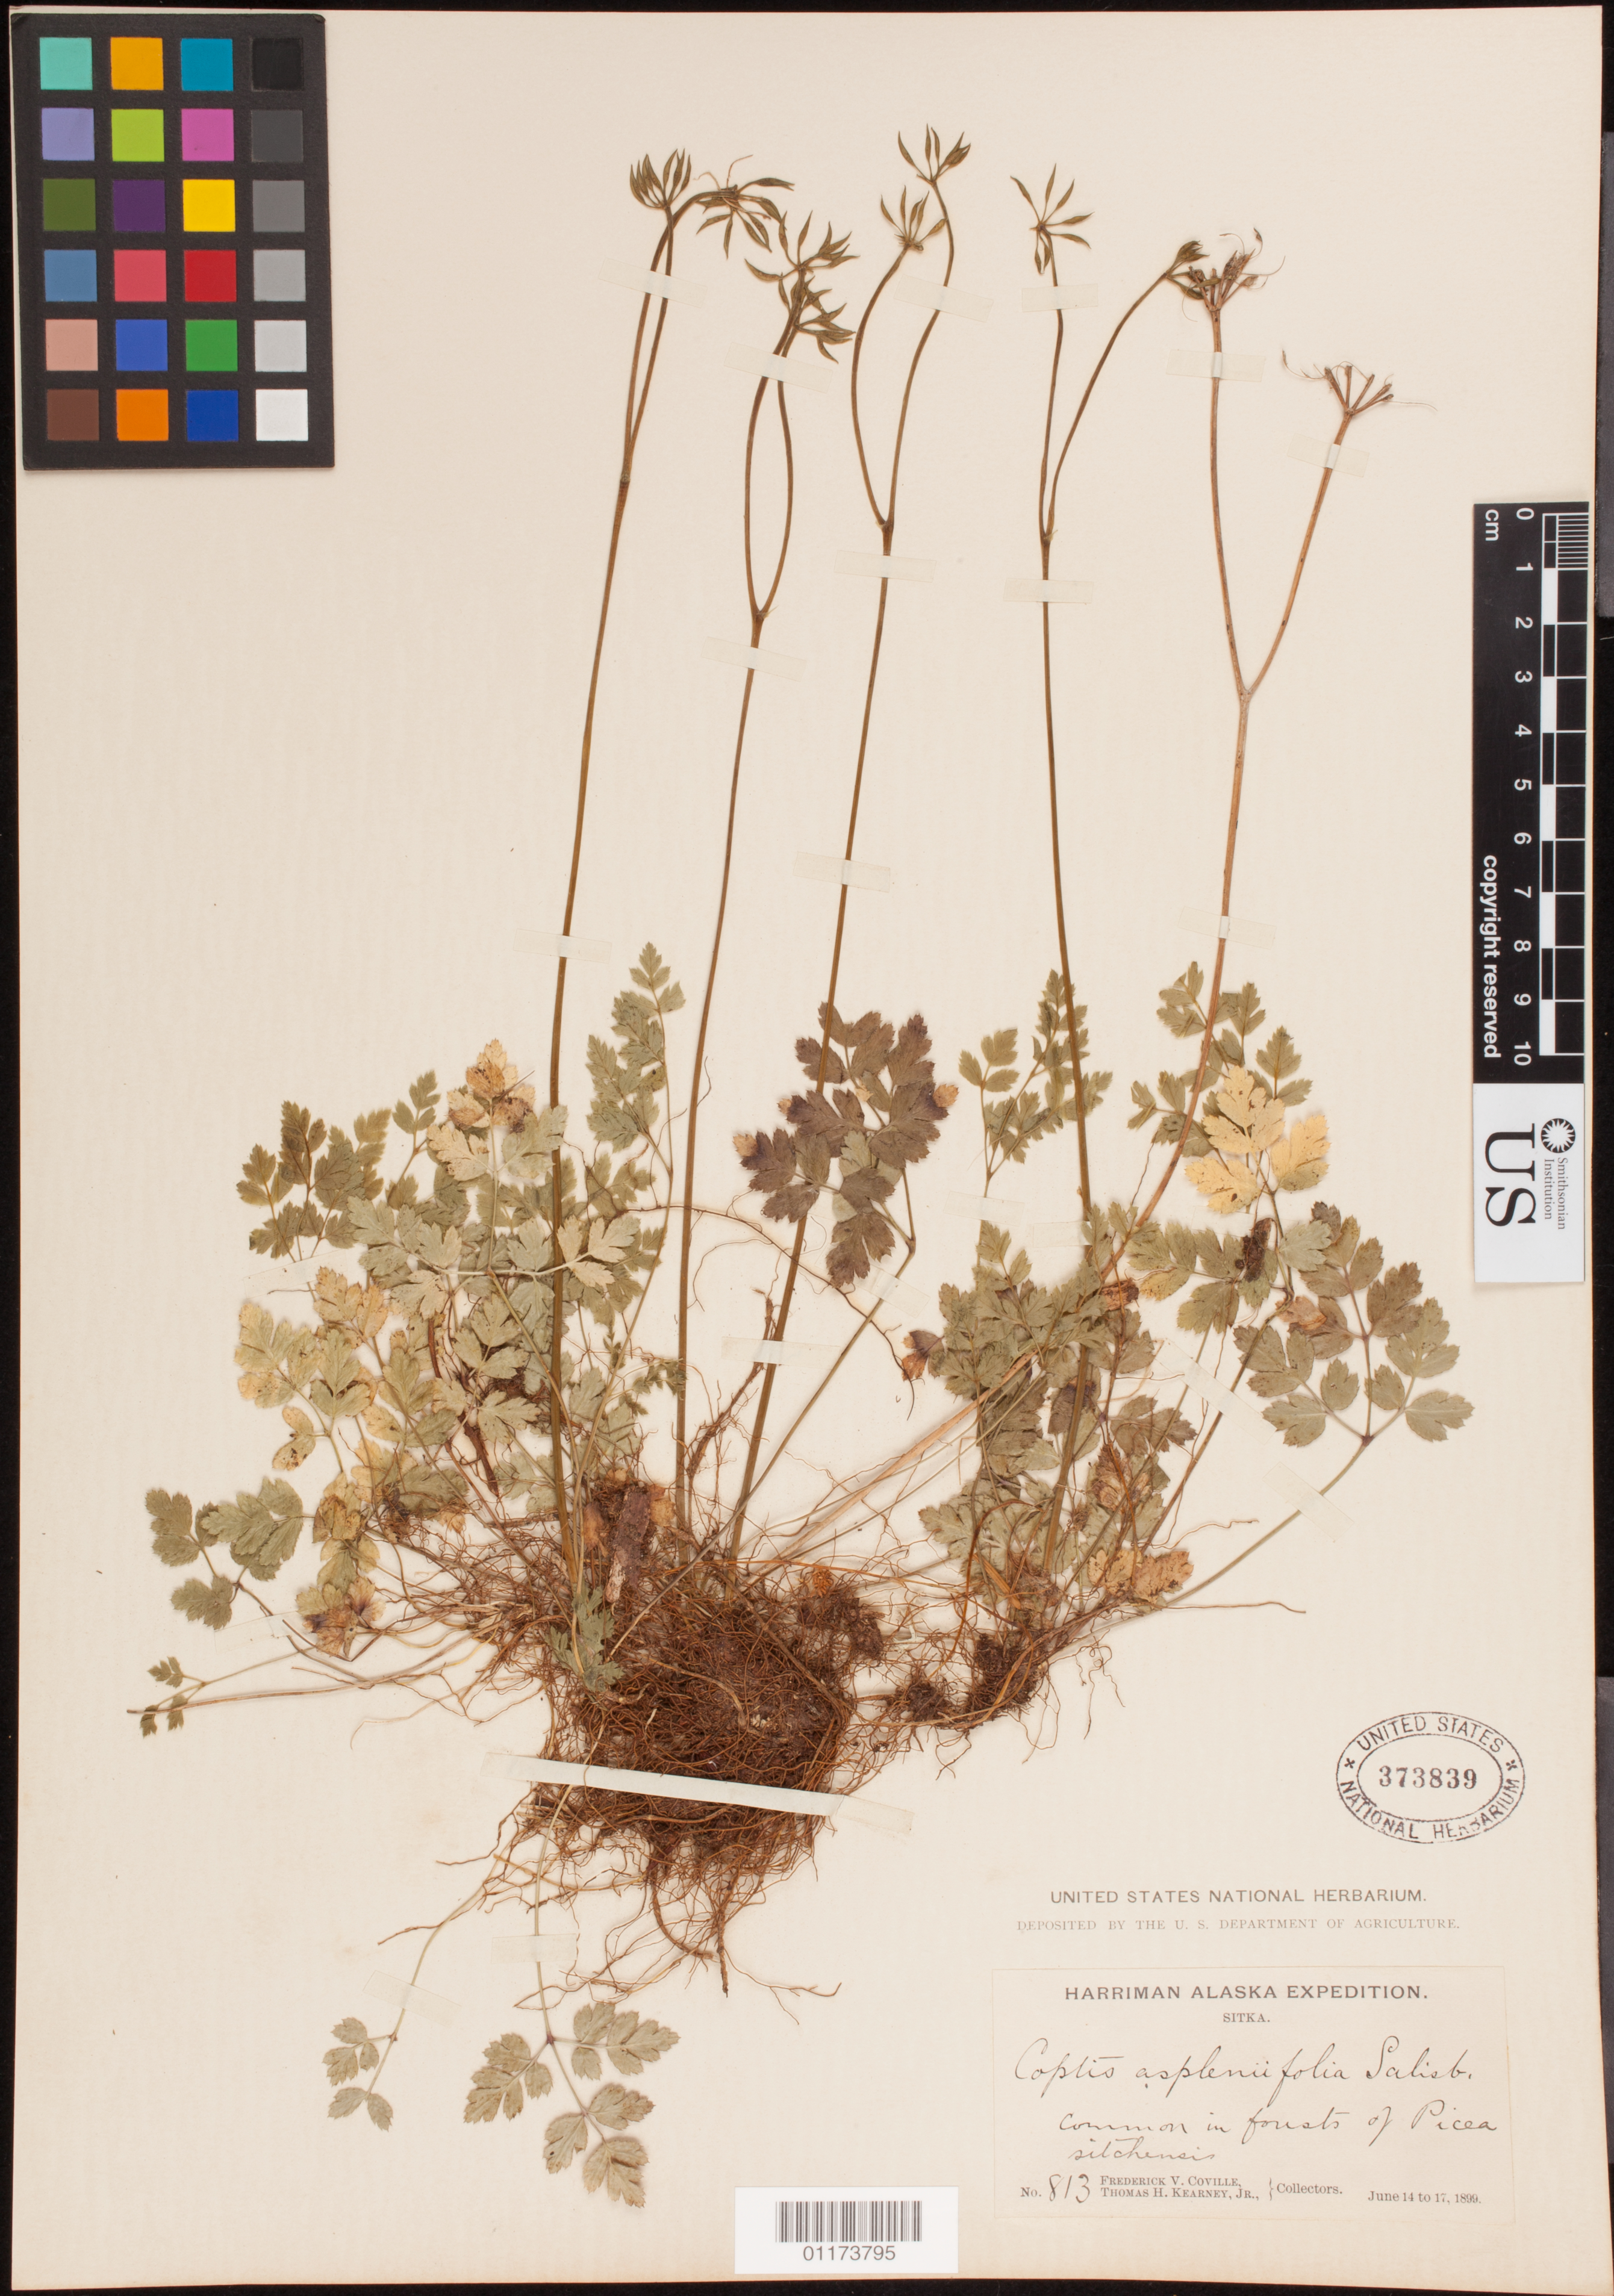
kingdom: Plantae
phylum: Tracheophyta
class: Magnoliopsida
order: Ranunculales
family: Ranunculaceae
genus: Coptis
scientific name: Coptis asplenifolia ined ?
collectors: F. V. Coville & T. H. Kearney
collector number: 813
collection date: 1899-06-14/1899-06-17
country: United States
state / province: Alaska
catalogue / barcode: US 373839